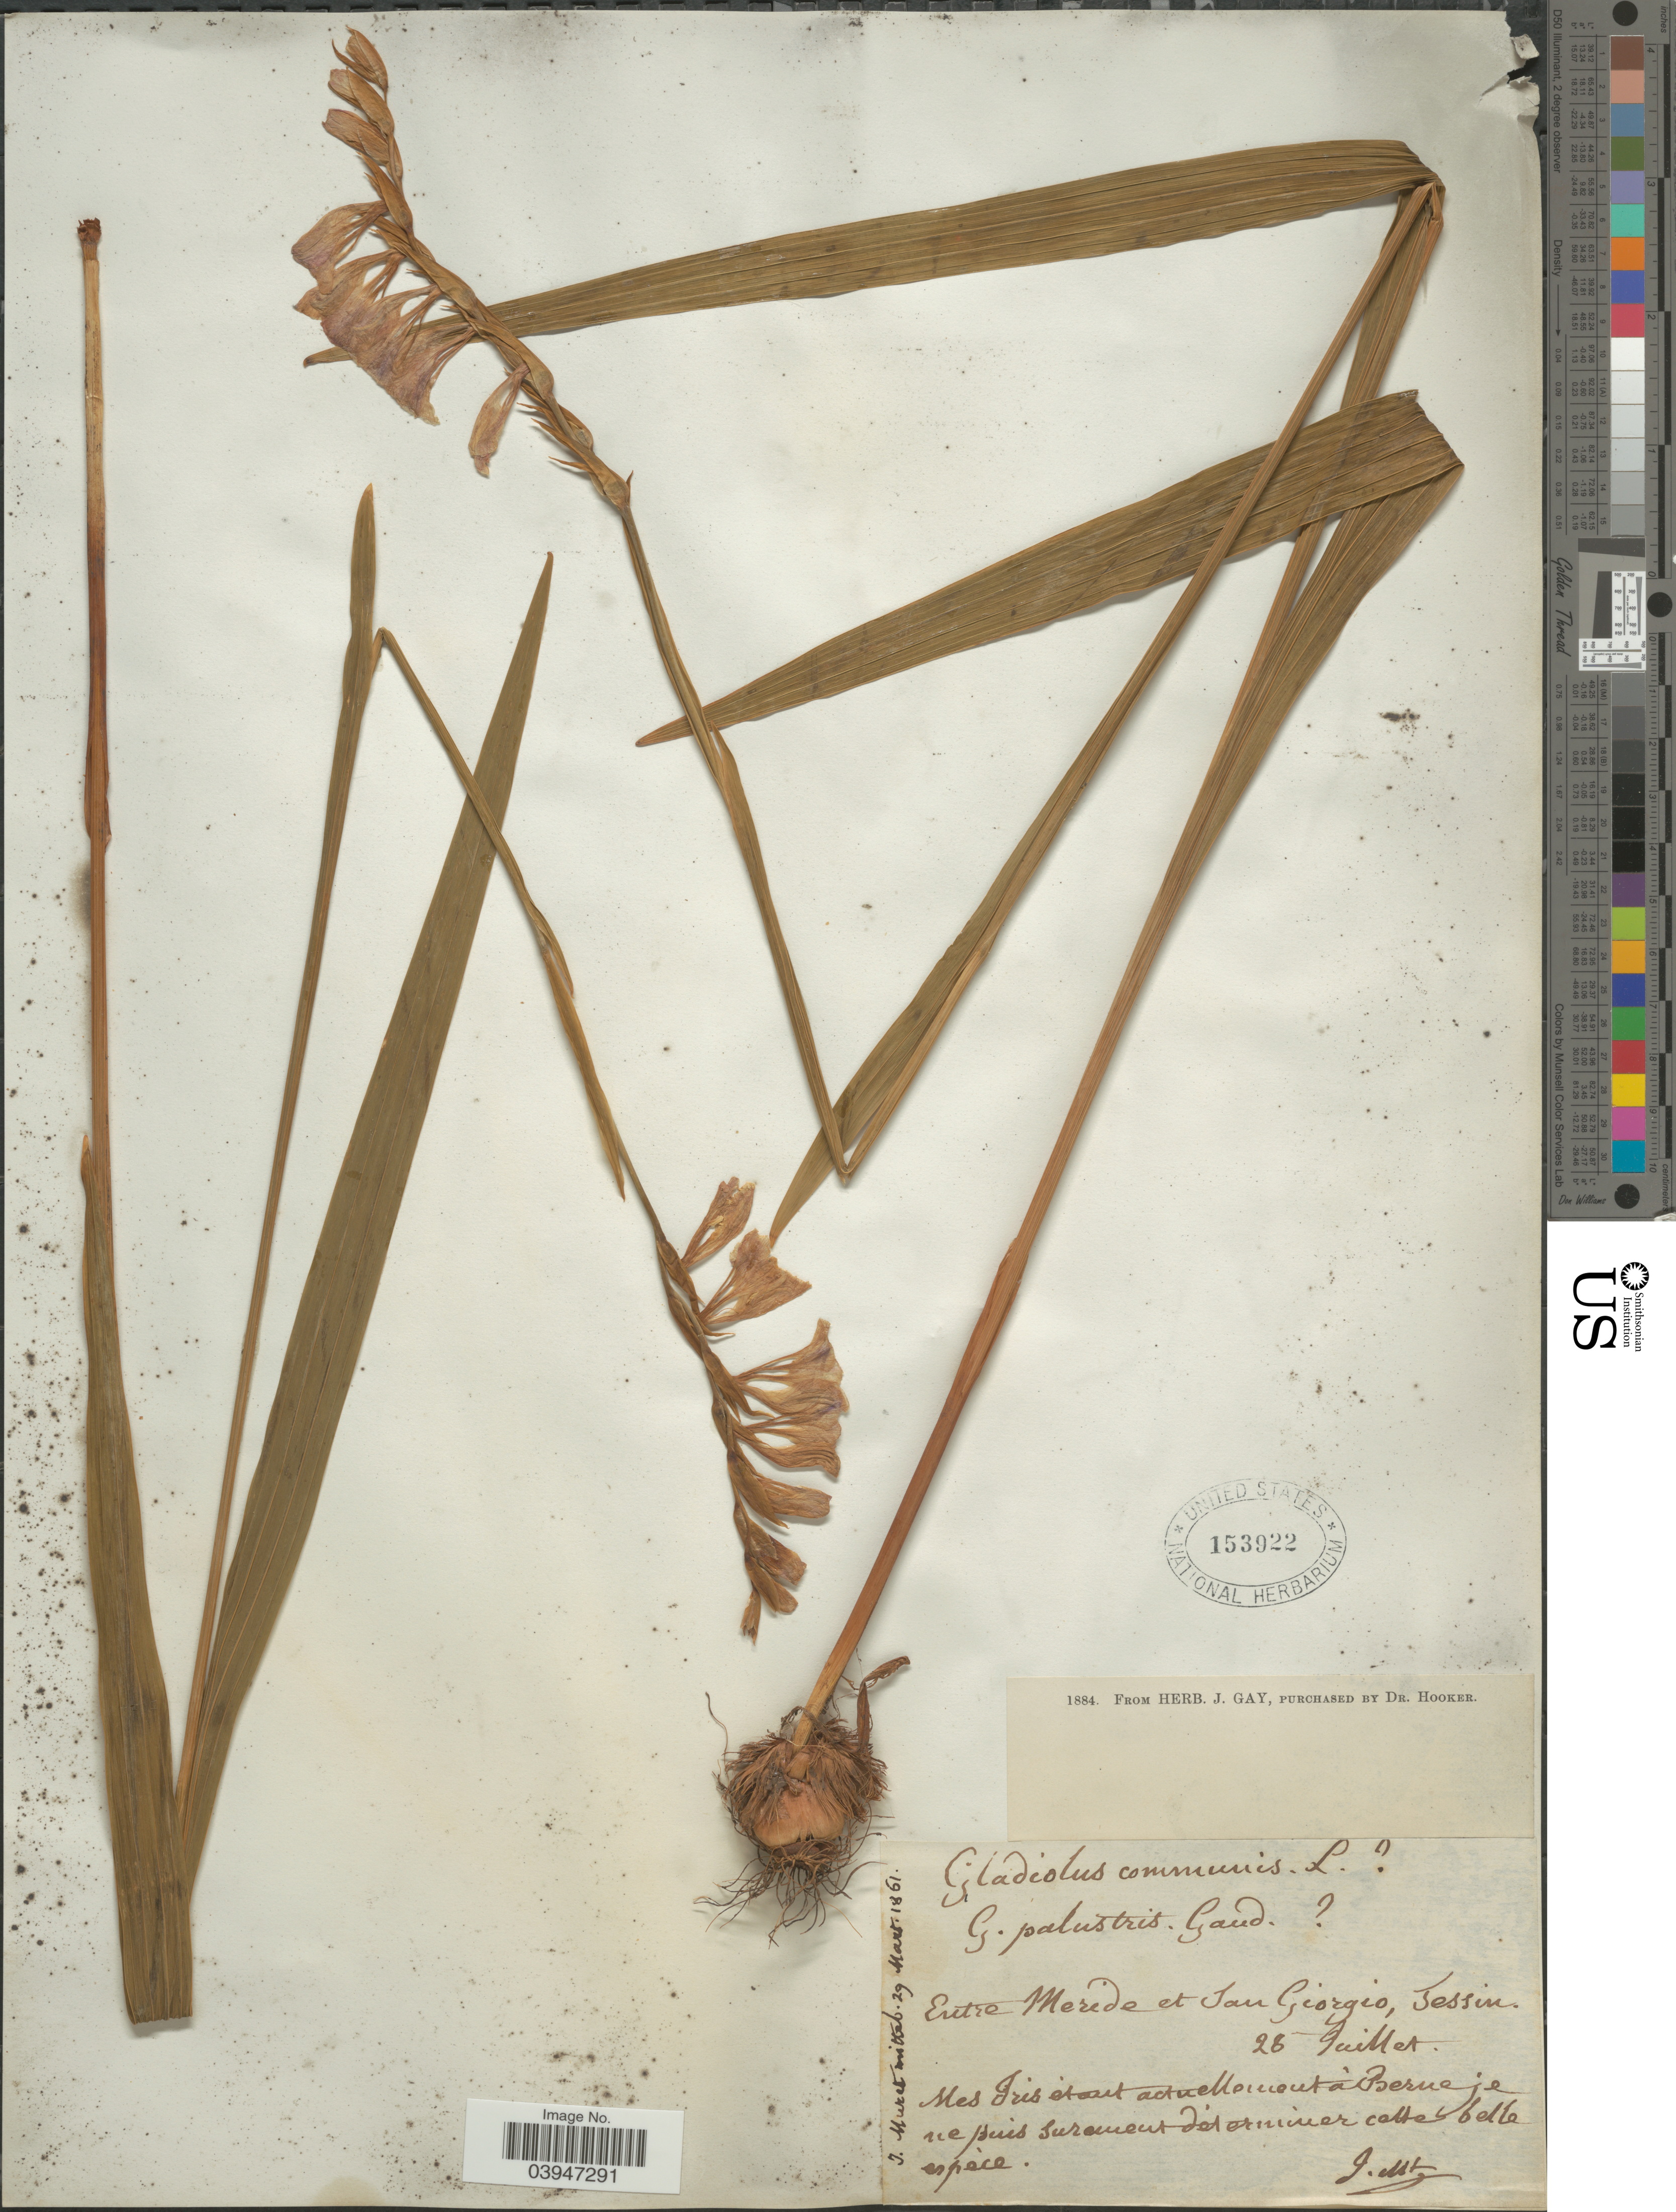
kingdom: Plantae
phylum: Tracheophyta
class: Liliopsida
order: Asparagales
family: Iridaceae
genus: Gladiolus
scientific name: Gladiolus communis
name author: L.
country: Switzerland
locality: Entre Meride et San Giorgio, Tessin.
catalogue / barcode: US 153922